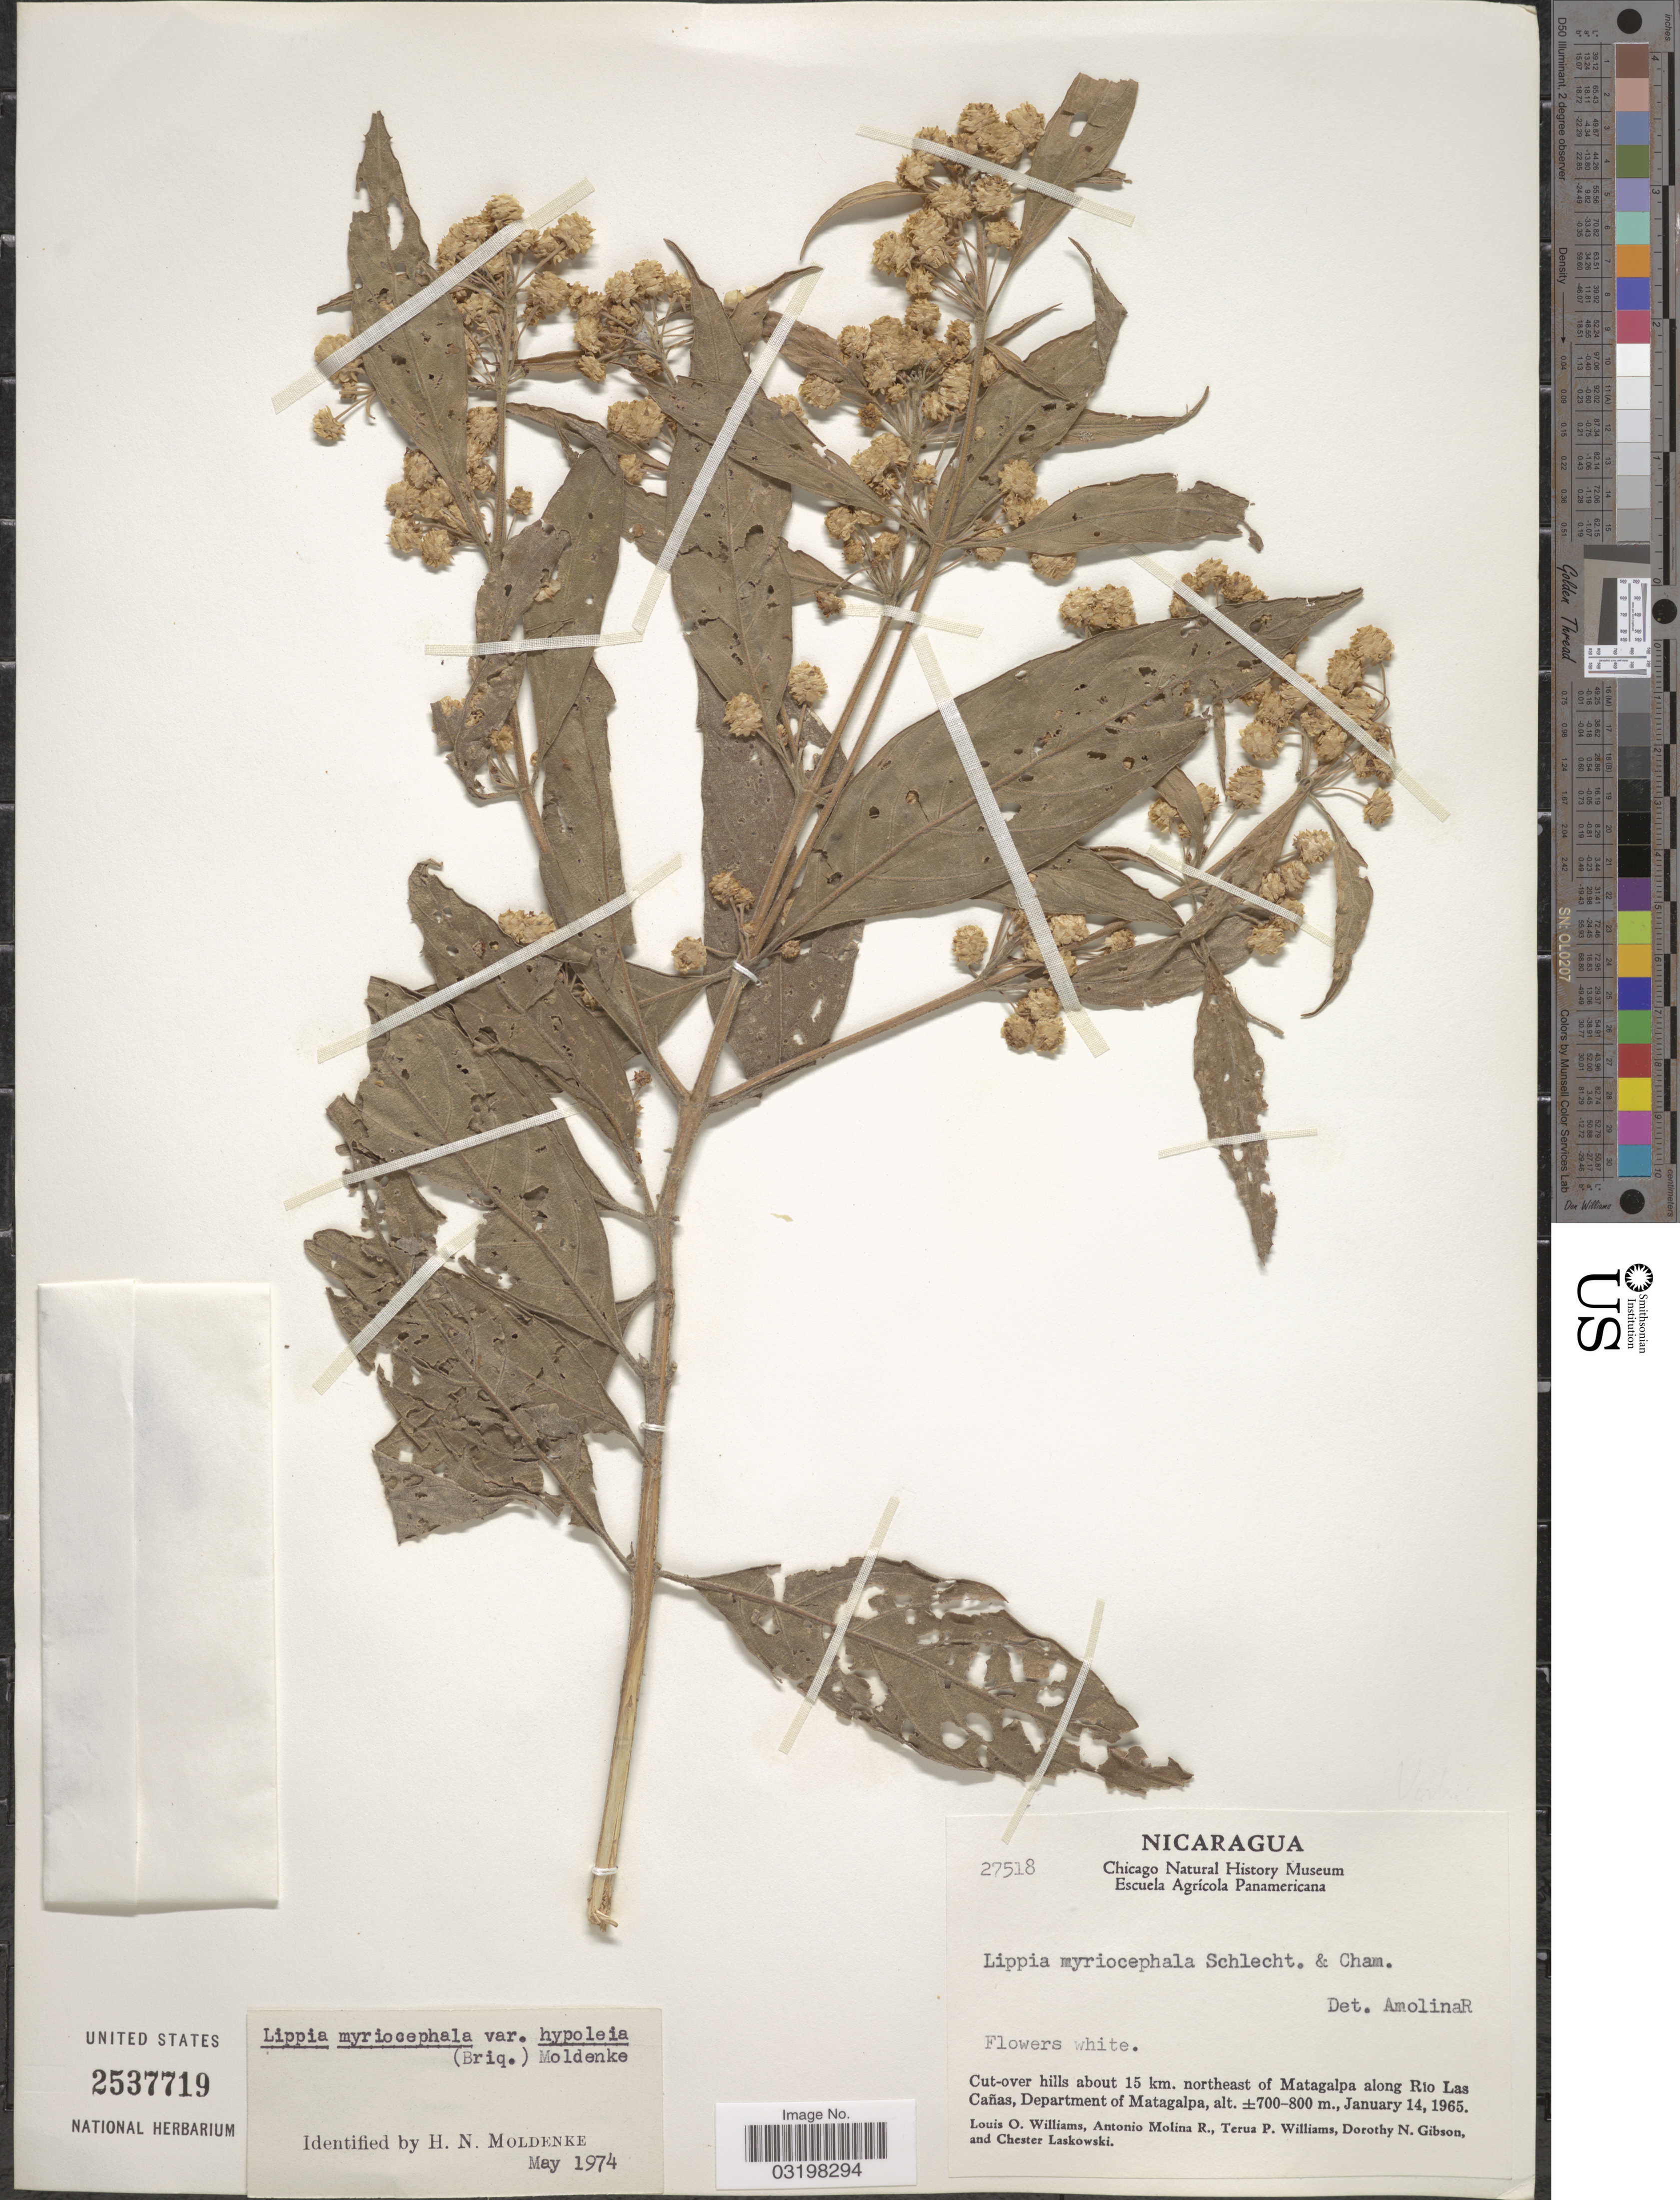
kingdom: Plantae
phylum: Tracheophyta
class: Magnoliopsida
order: Lamiales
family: Verbenaceae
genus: Lippia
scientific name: Lippia myriocephala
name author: Schltdl. & Cham.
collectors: L. O. Williams, A. Molina R., T. Williams, D. N. Gibson & C. Laskowski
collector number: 27518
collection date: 1965-01-14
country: Nicaragua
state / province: Matagalpa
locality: Cut-over hills about 15 km. northeast of Matagalpa along Rio Las Cañas, Department of Matagalpa.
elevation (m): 700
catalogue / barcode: US 2537719